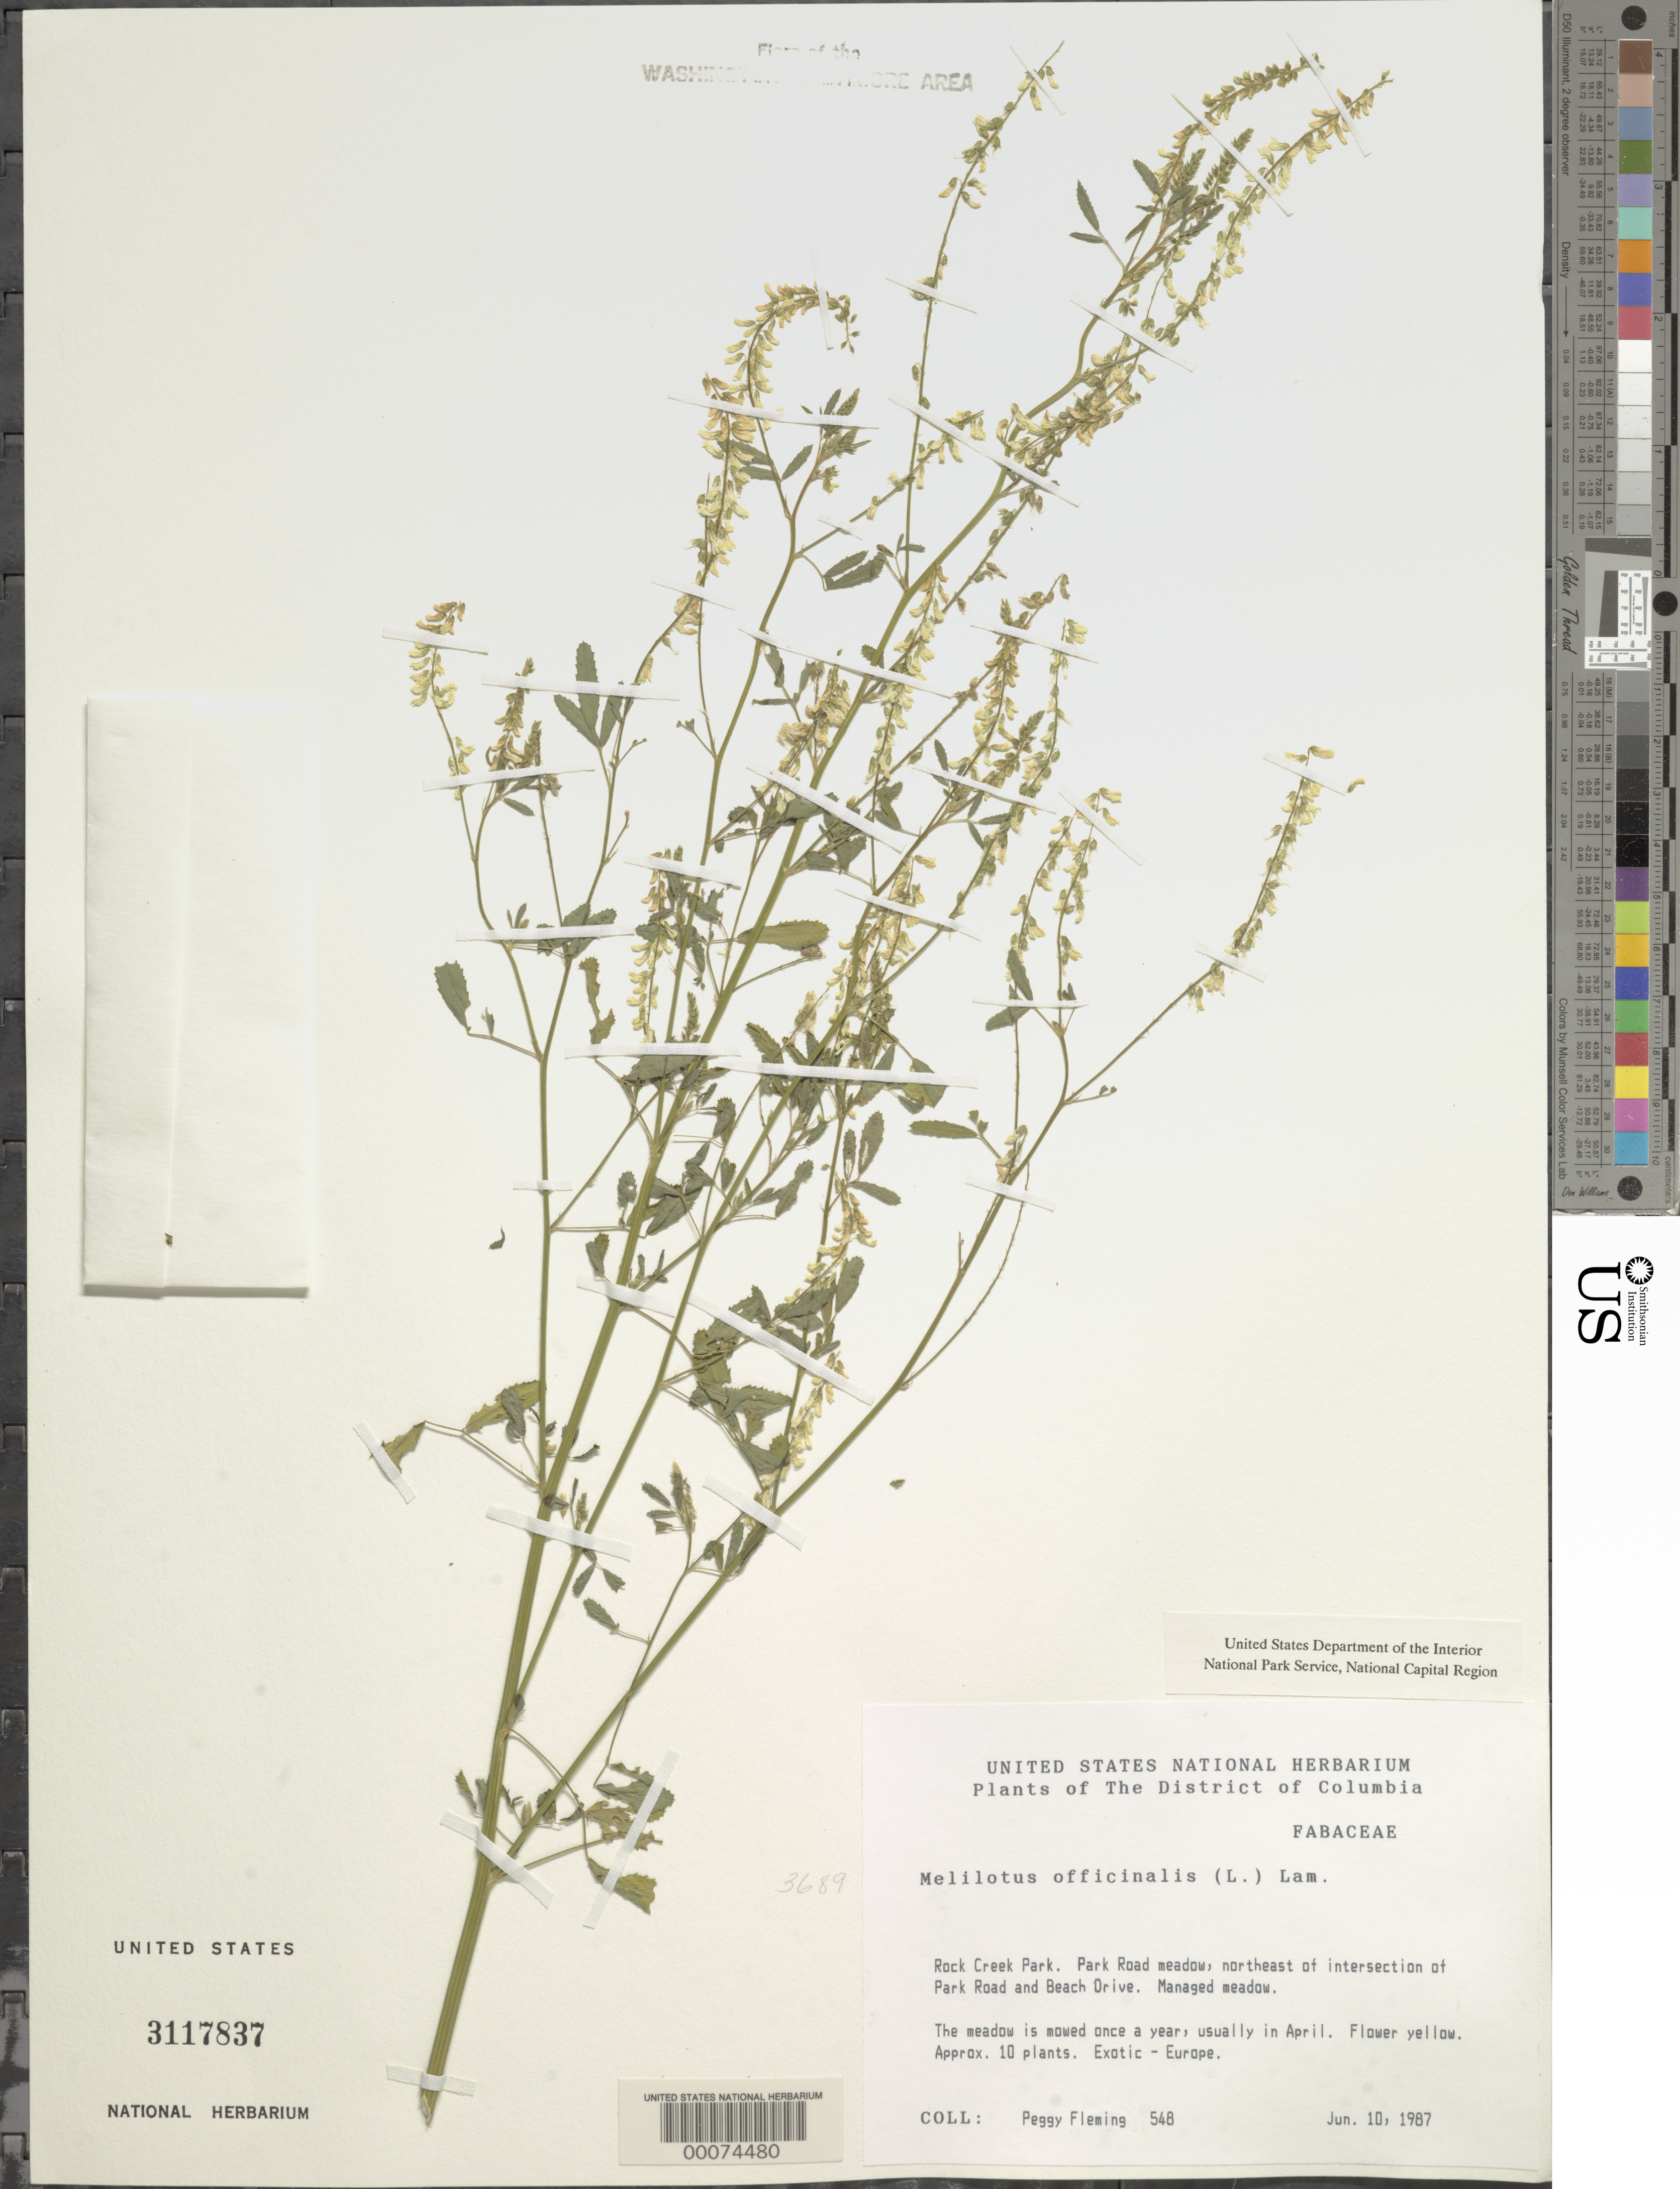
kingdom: Plantae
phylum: Tracheophyta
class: Magnoliopsida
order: Fabales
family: Fabaceae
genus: Melilotus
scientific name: Melilotus officinalis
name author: (L.) Lam.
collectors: P. Fleming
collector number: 548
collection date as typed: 10 Jun 1987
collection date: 1987-06-10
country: United States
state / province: District of Columbia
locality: Rock Creek Park. Park Road meadow, northeast of intersection of Rock Creek Park and vicinity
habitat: Managed meadow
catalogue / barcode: US 3117837